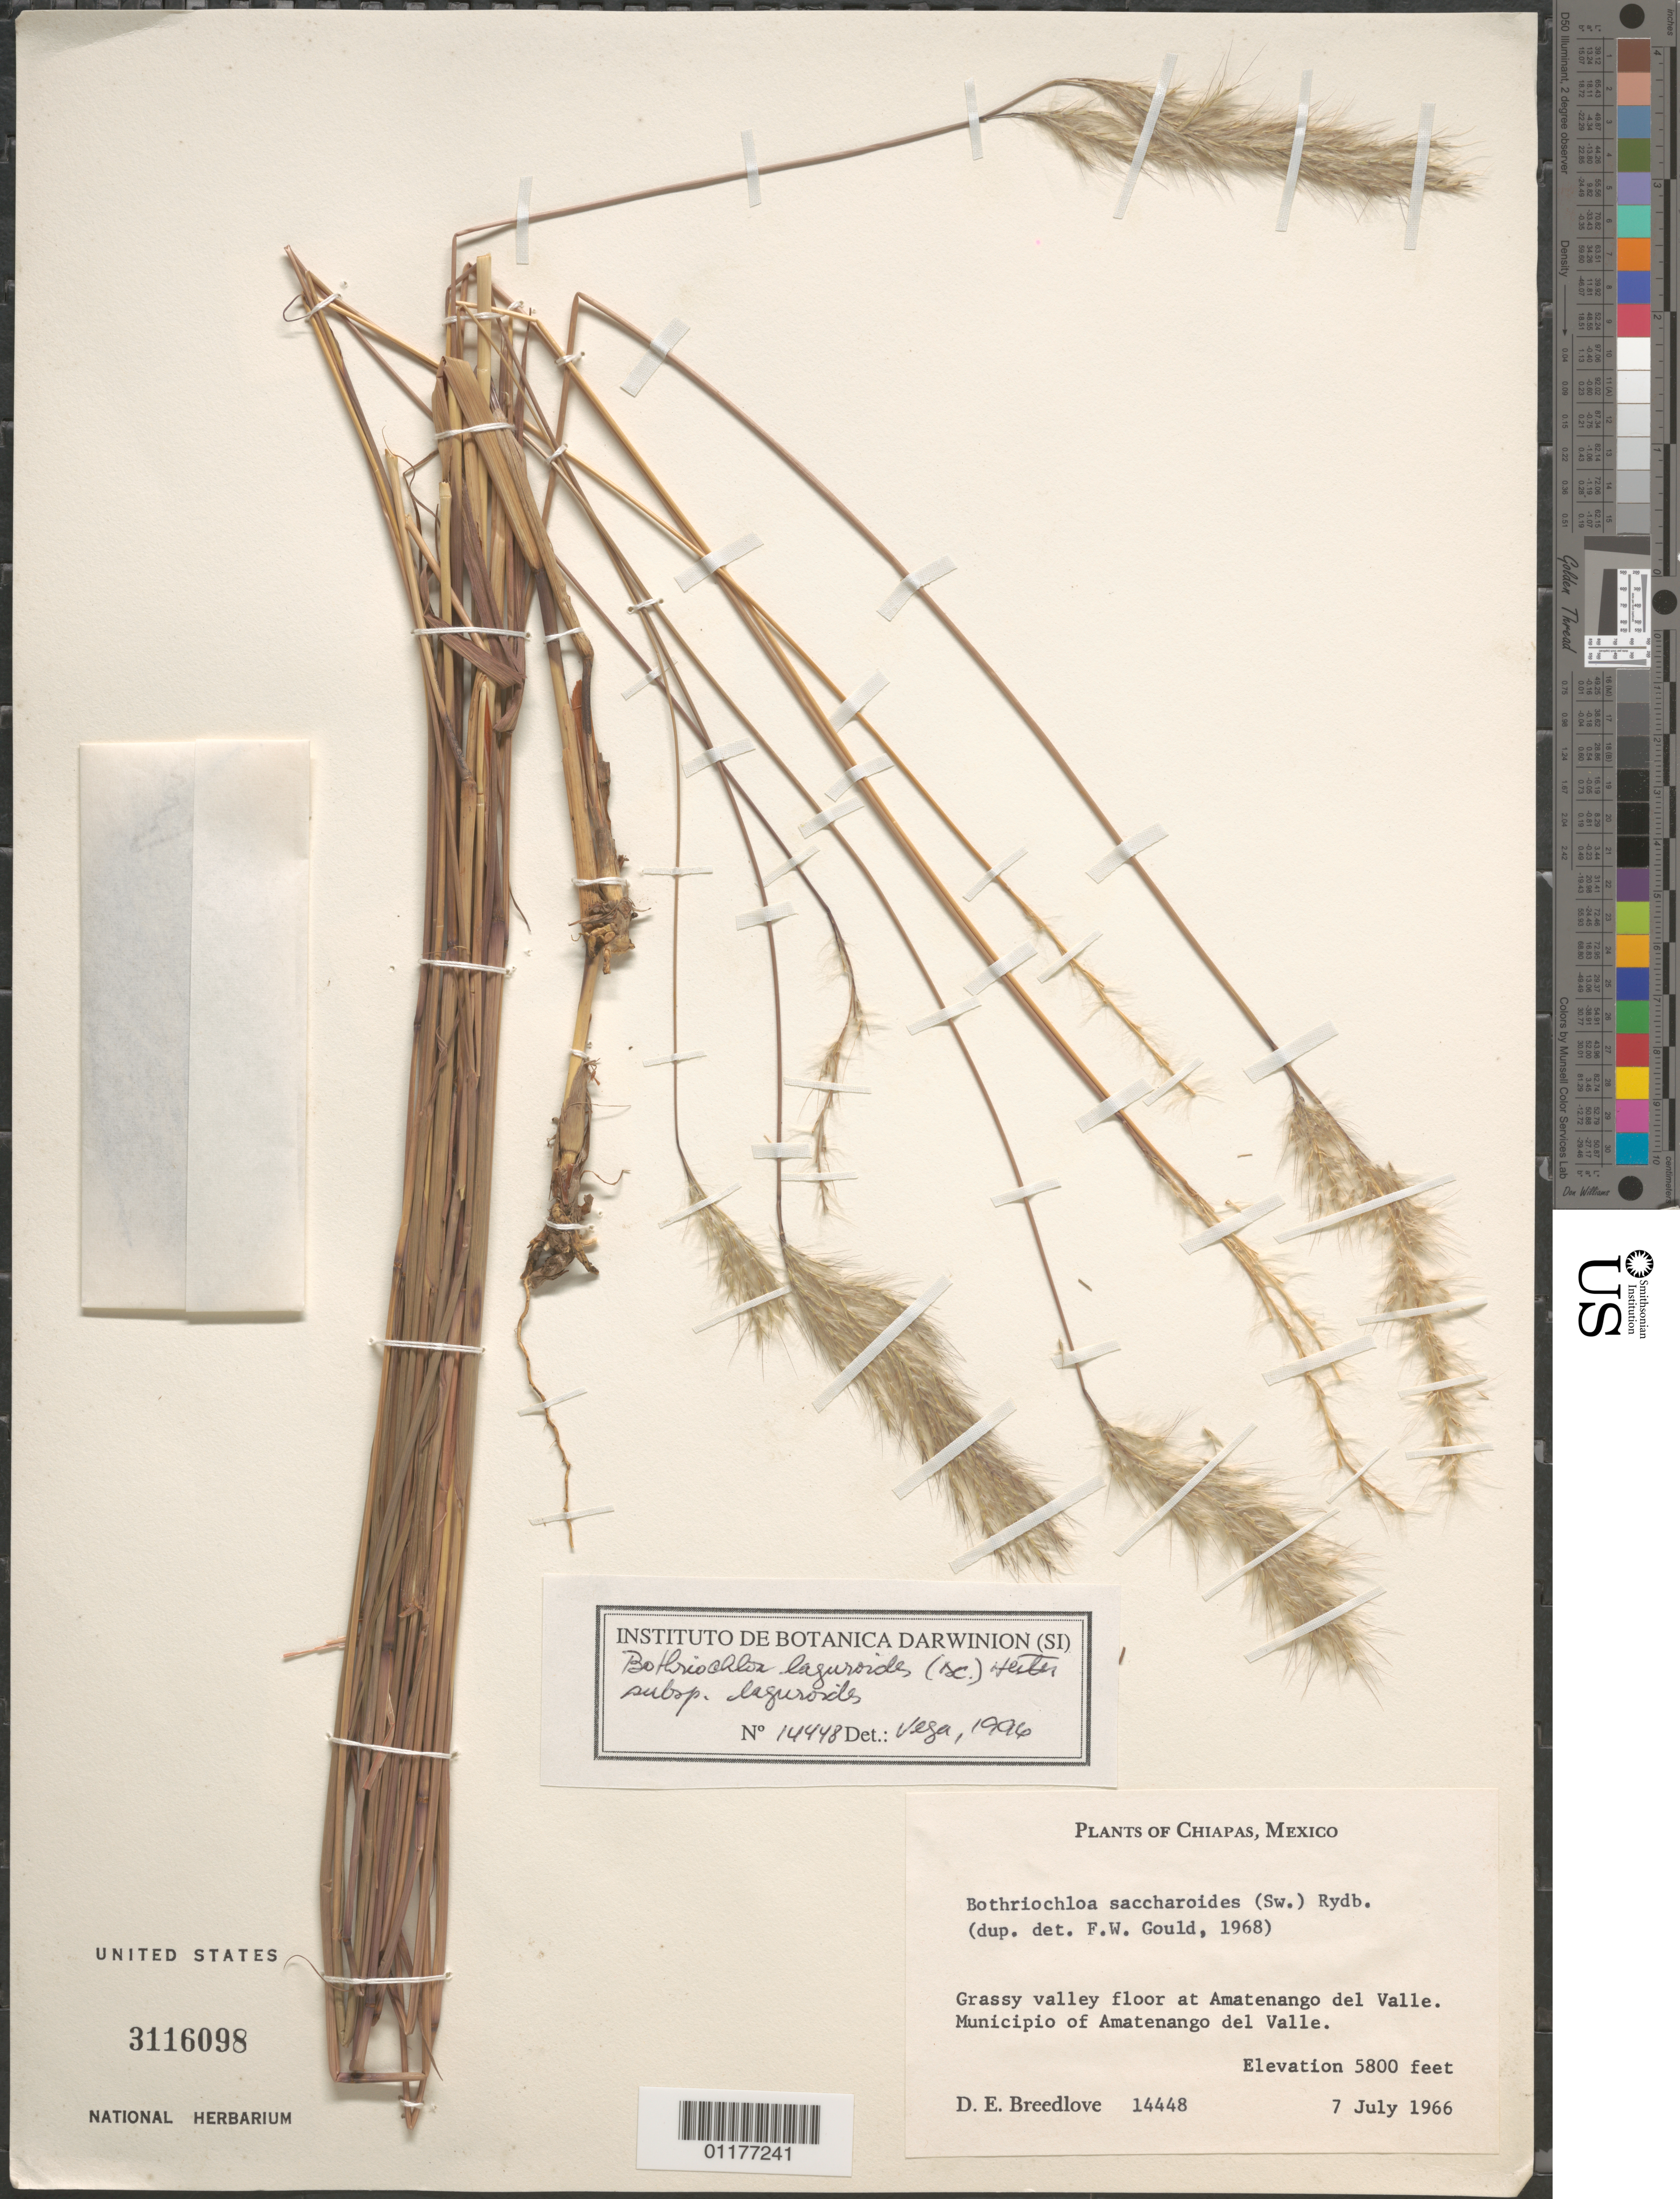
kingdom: Plantae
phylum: Tracheophyta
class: Liliopsida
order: Poales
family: Poaceae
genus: Bothriochloa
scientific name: Bothriochloa laguroides subsp. laguroides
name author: (DC.) Herter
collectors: D. E. Breedlove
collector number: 14448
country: Mexico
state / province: Chiapas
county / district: Amatenango del Valle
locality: Amatenango del Valle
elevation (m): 1768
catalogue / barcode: US 3116098